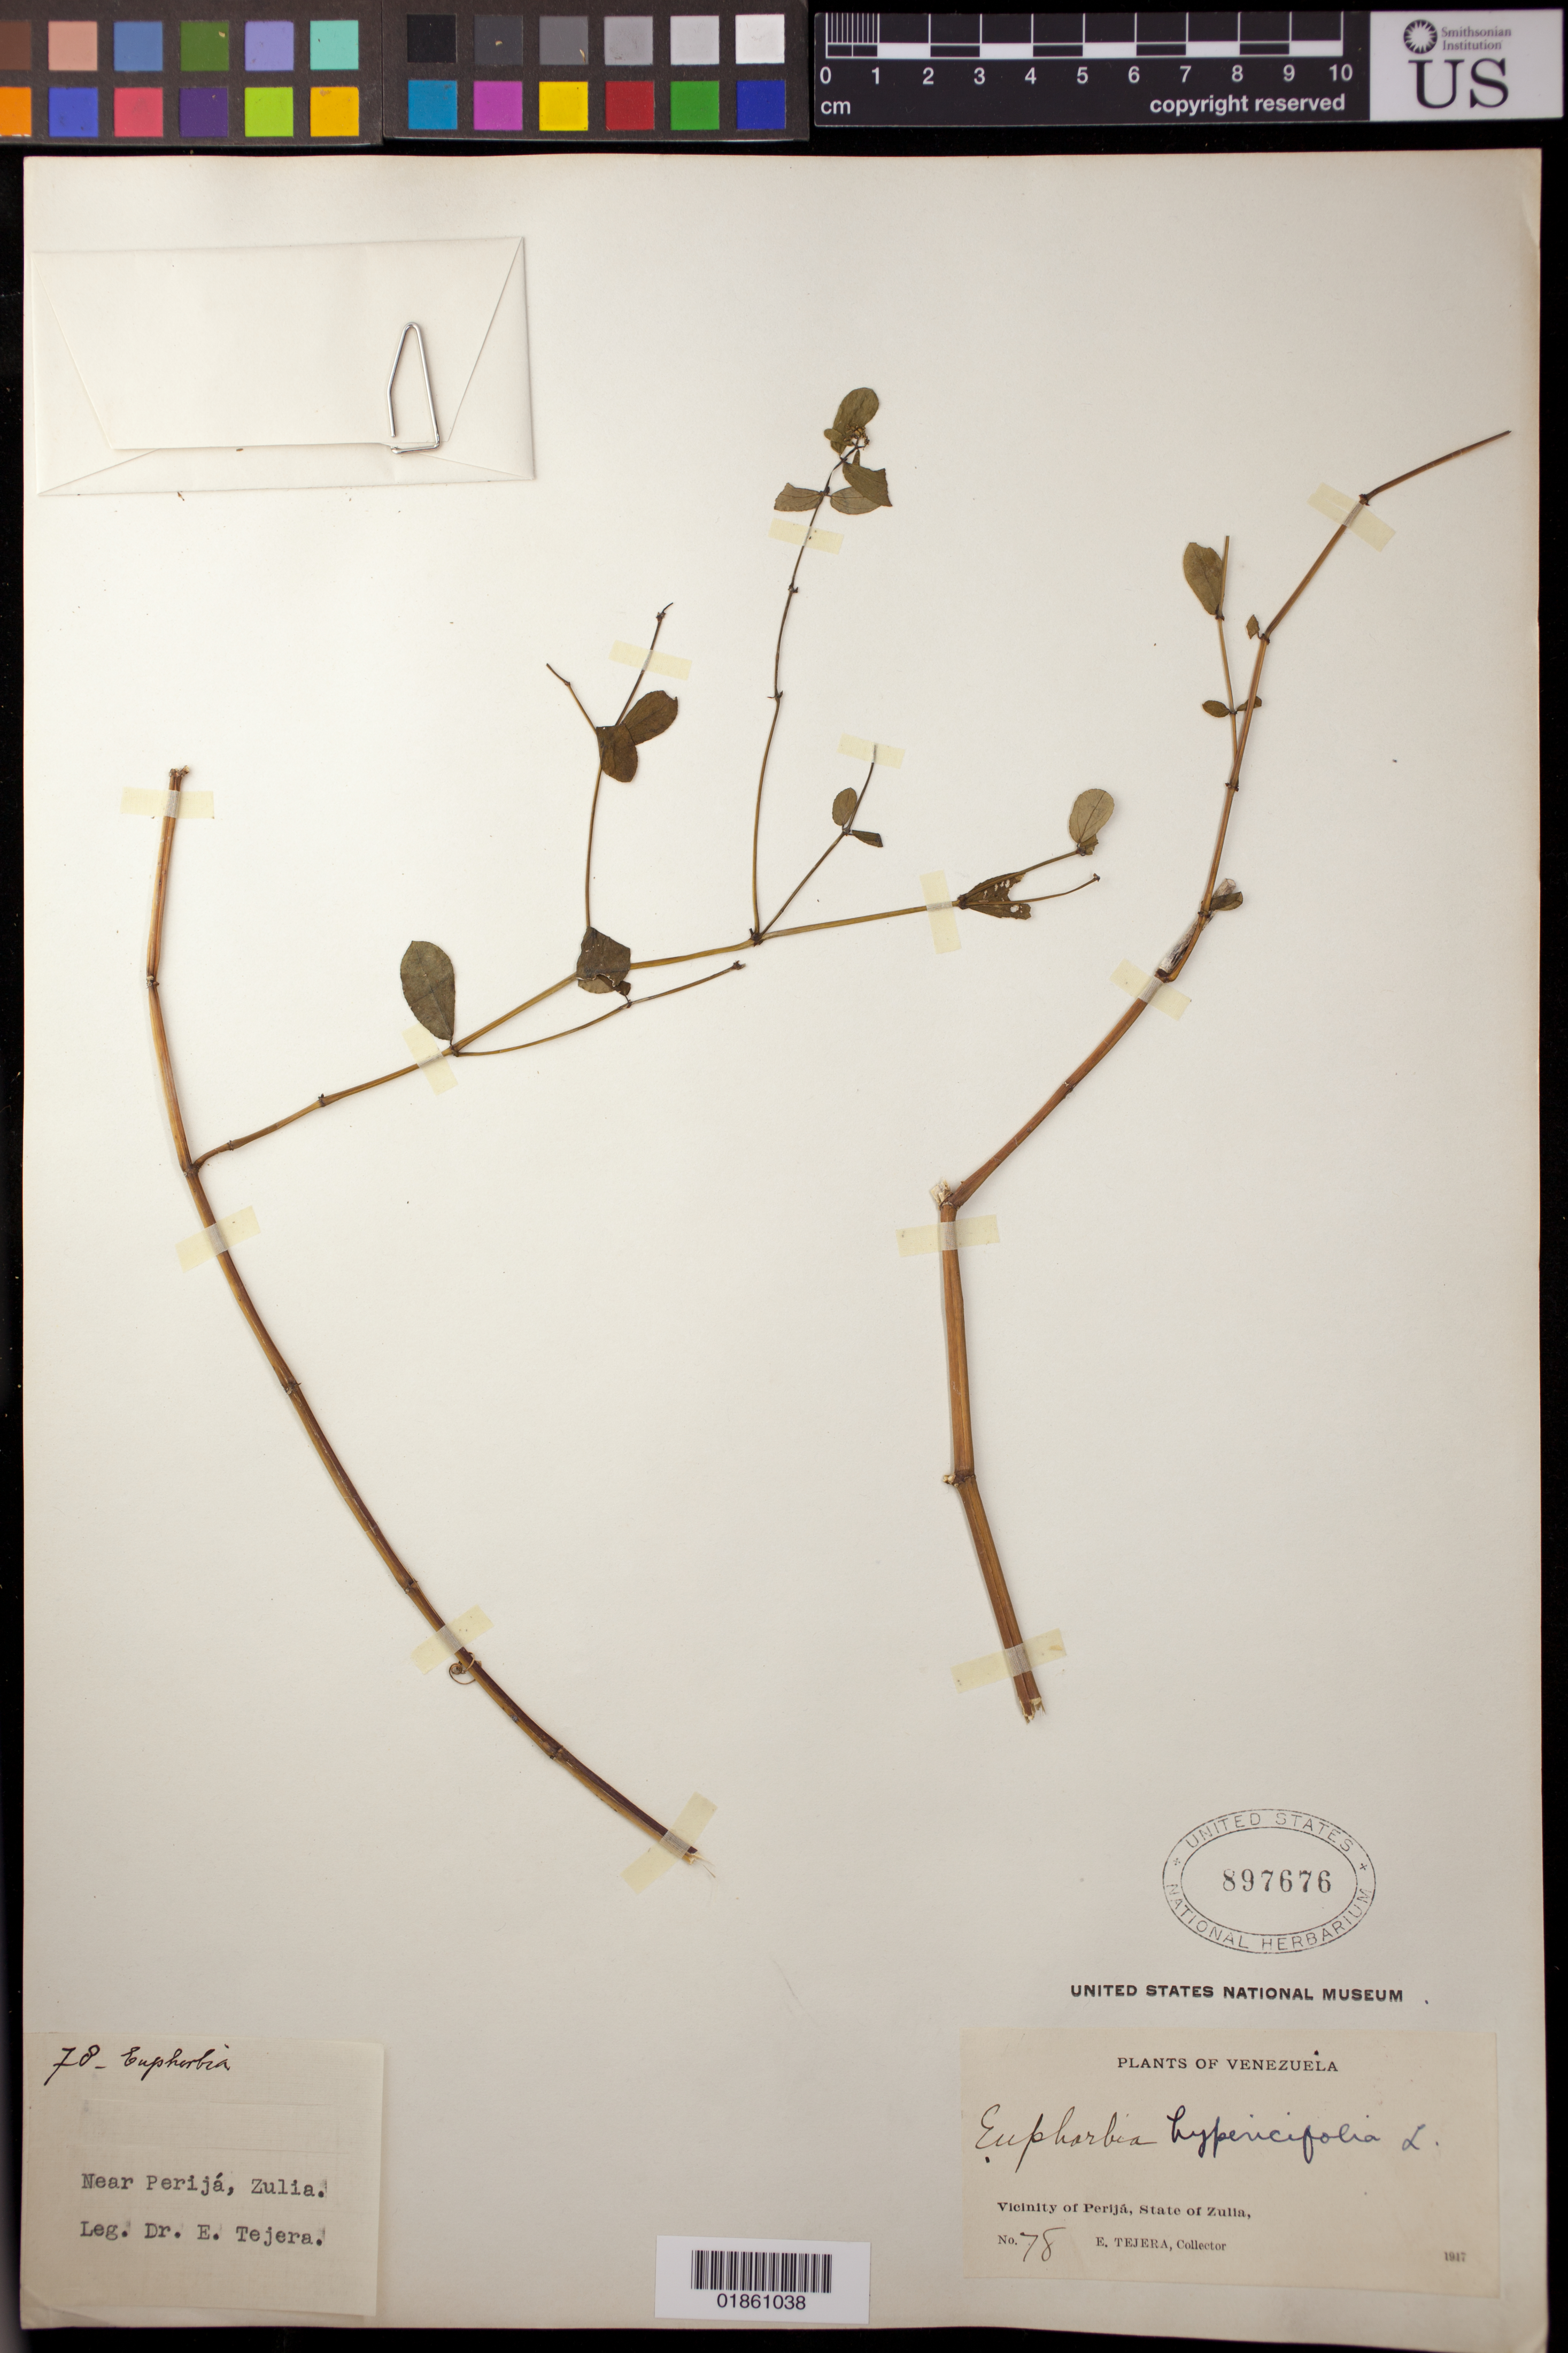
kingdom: Plantae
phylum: Tracheophyta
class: Magnoliopsida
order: Malpighiales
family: Euphorbiaceae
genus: Euphorbia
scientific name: Euphorbia hypericifolia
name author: L.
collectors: E. Tejera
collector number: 78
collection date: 1917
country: Venezuela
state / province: Zulia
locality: Near Perijá. Vicinity of Perijá.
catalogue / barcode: US 897676